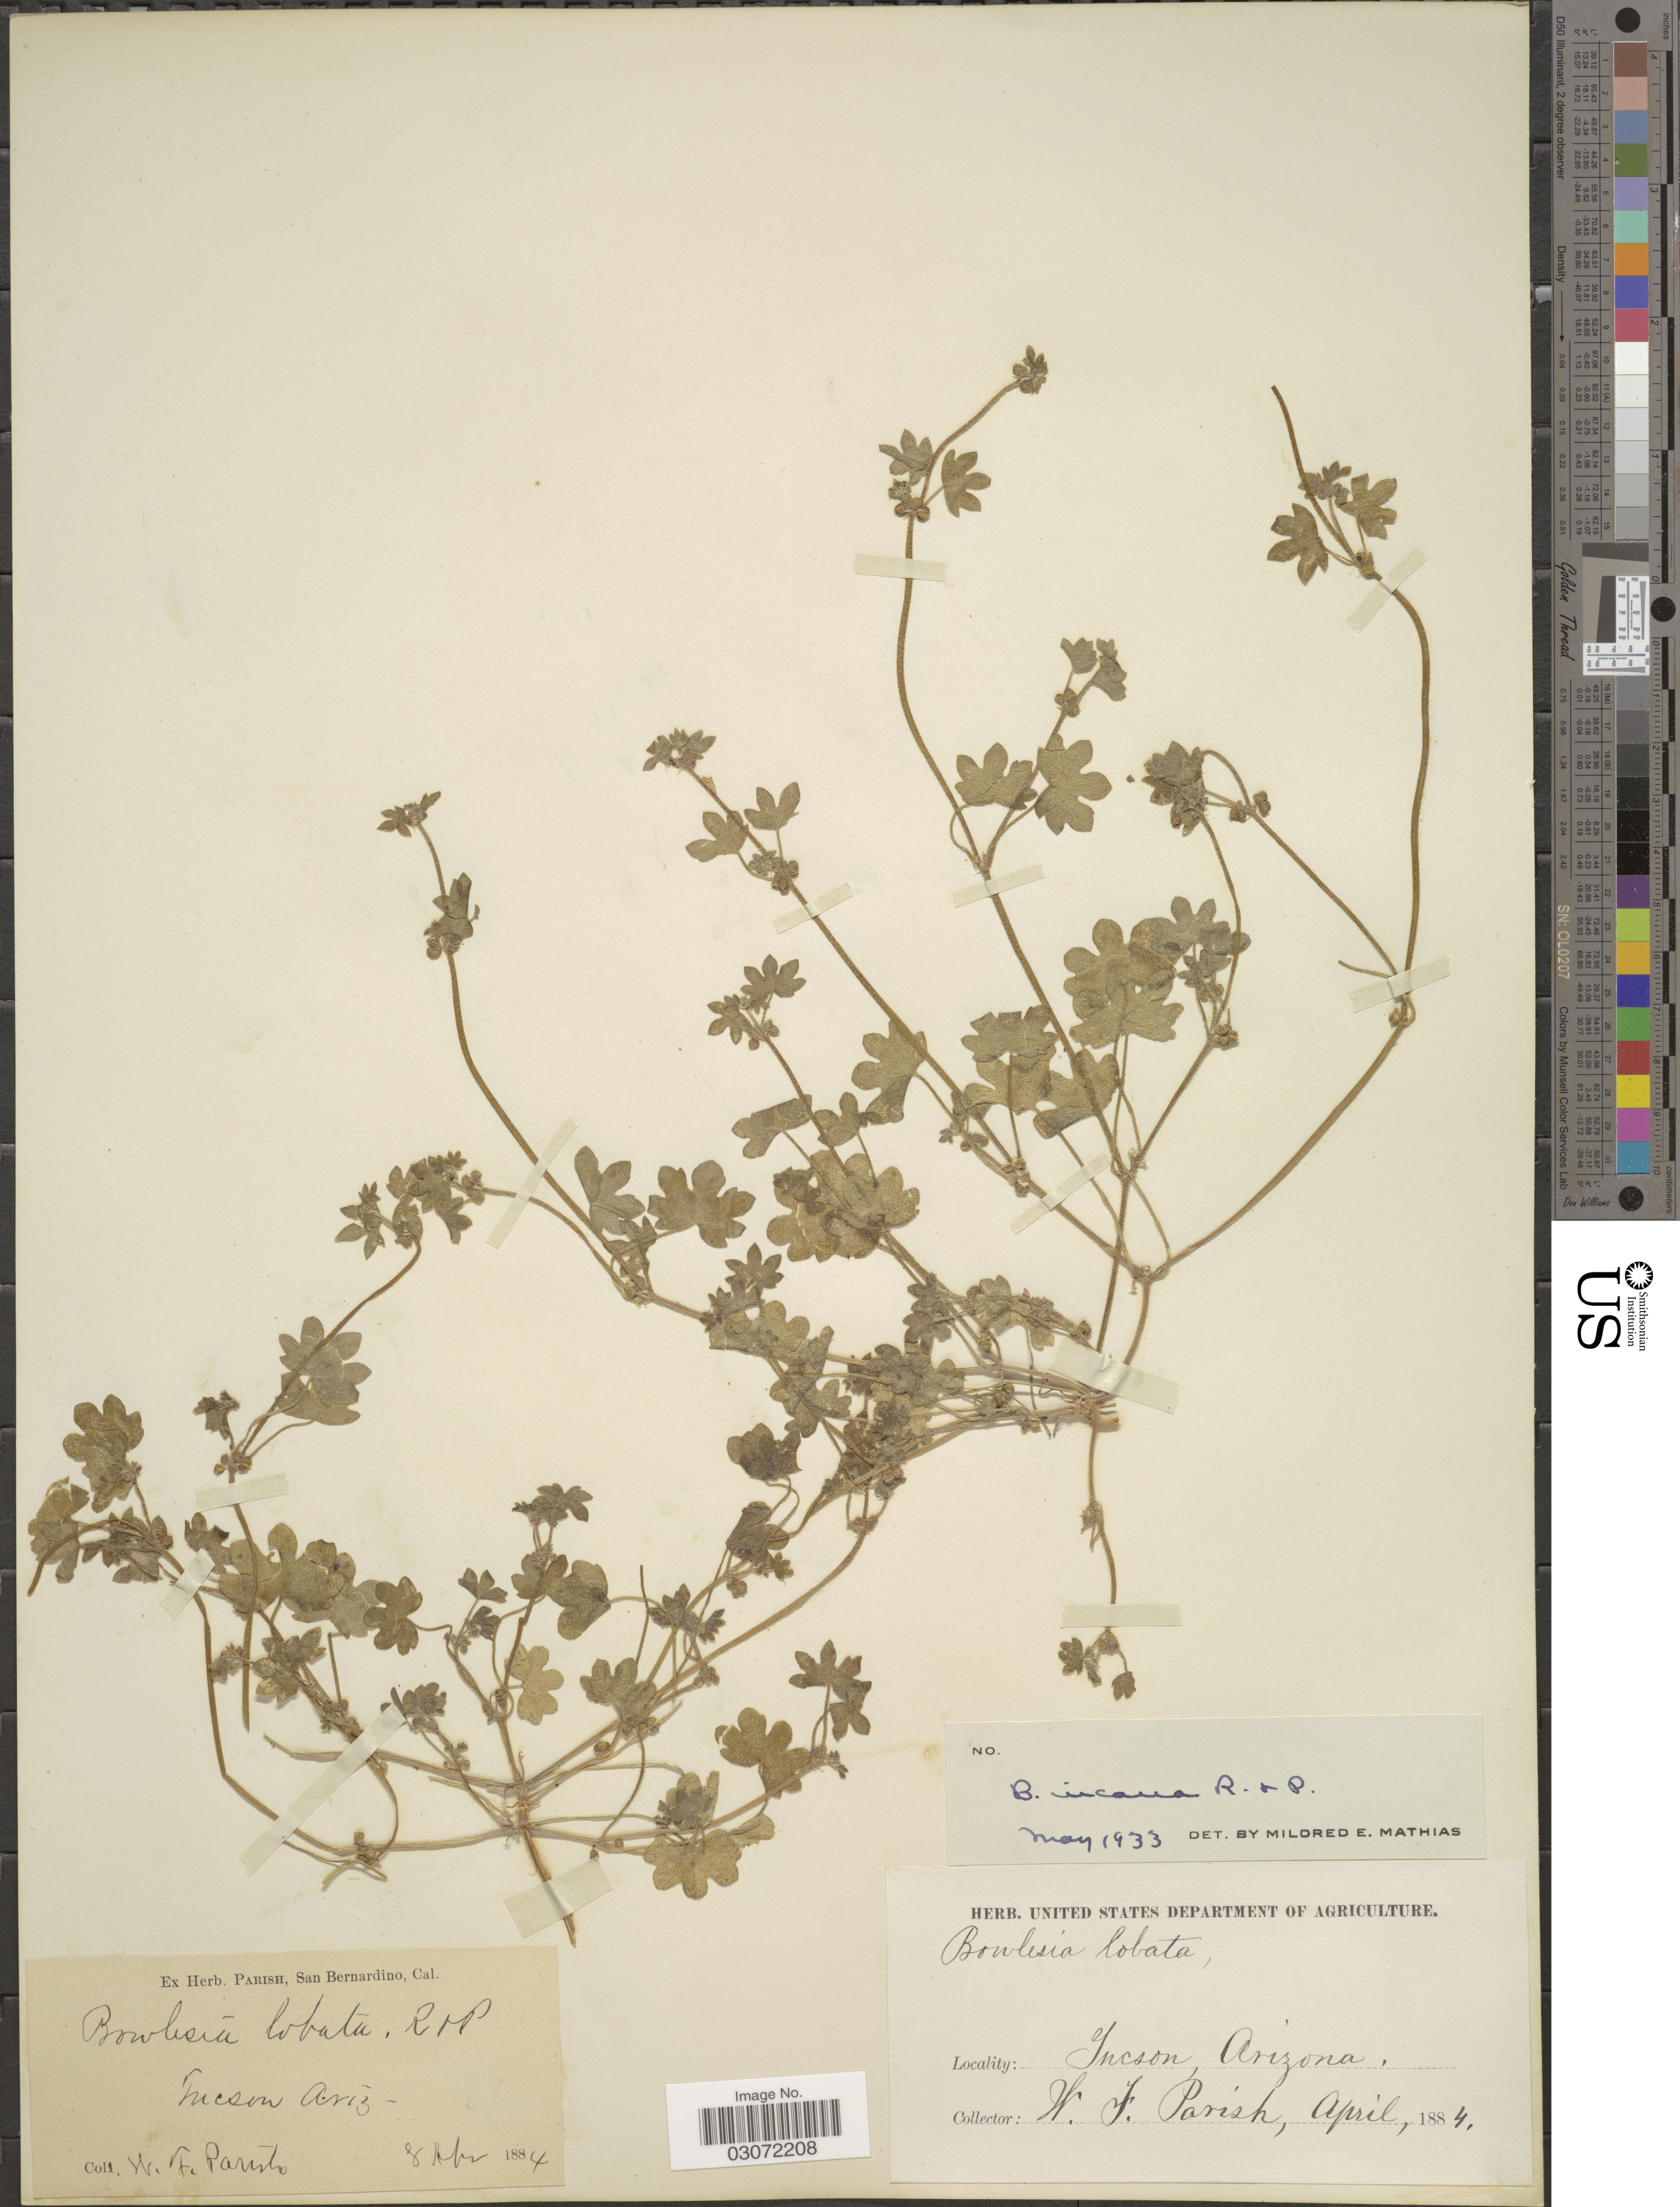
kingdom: Plantae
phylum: Tracheophyta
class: Magnoliopsida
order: Apiales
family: Apiaceae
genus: Bowlesia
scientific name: Bowlesia incana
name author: Ruiz & Pav.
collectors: W. F. Parish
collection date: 1884-04-08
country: United States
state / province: Arizona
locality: Tucson.